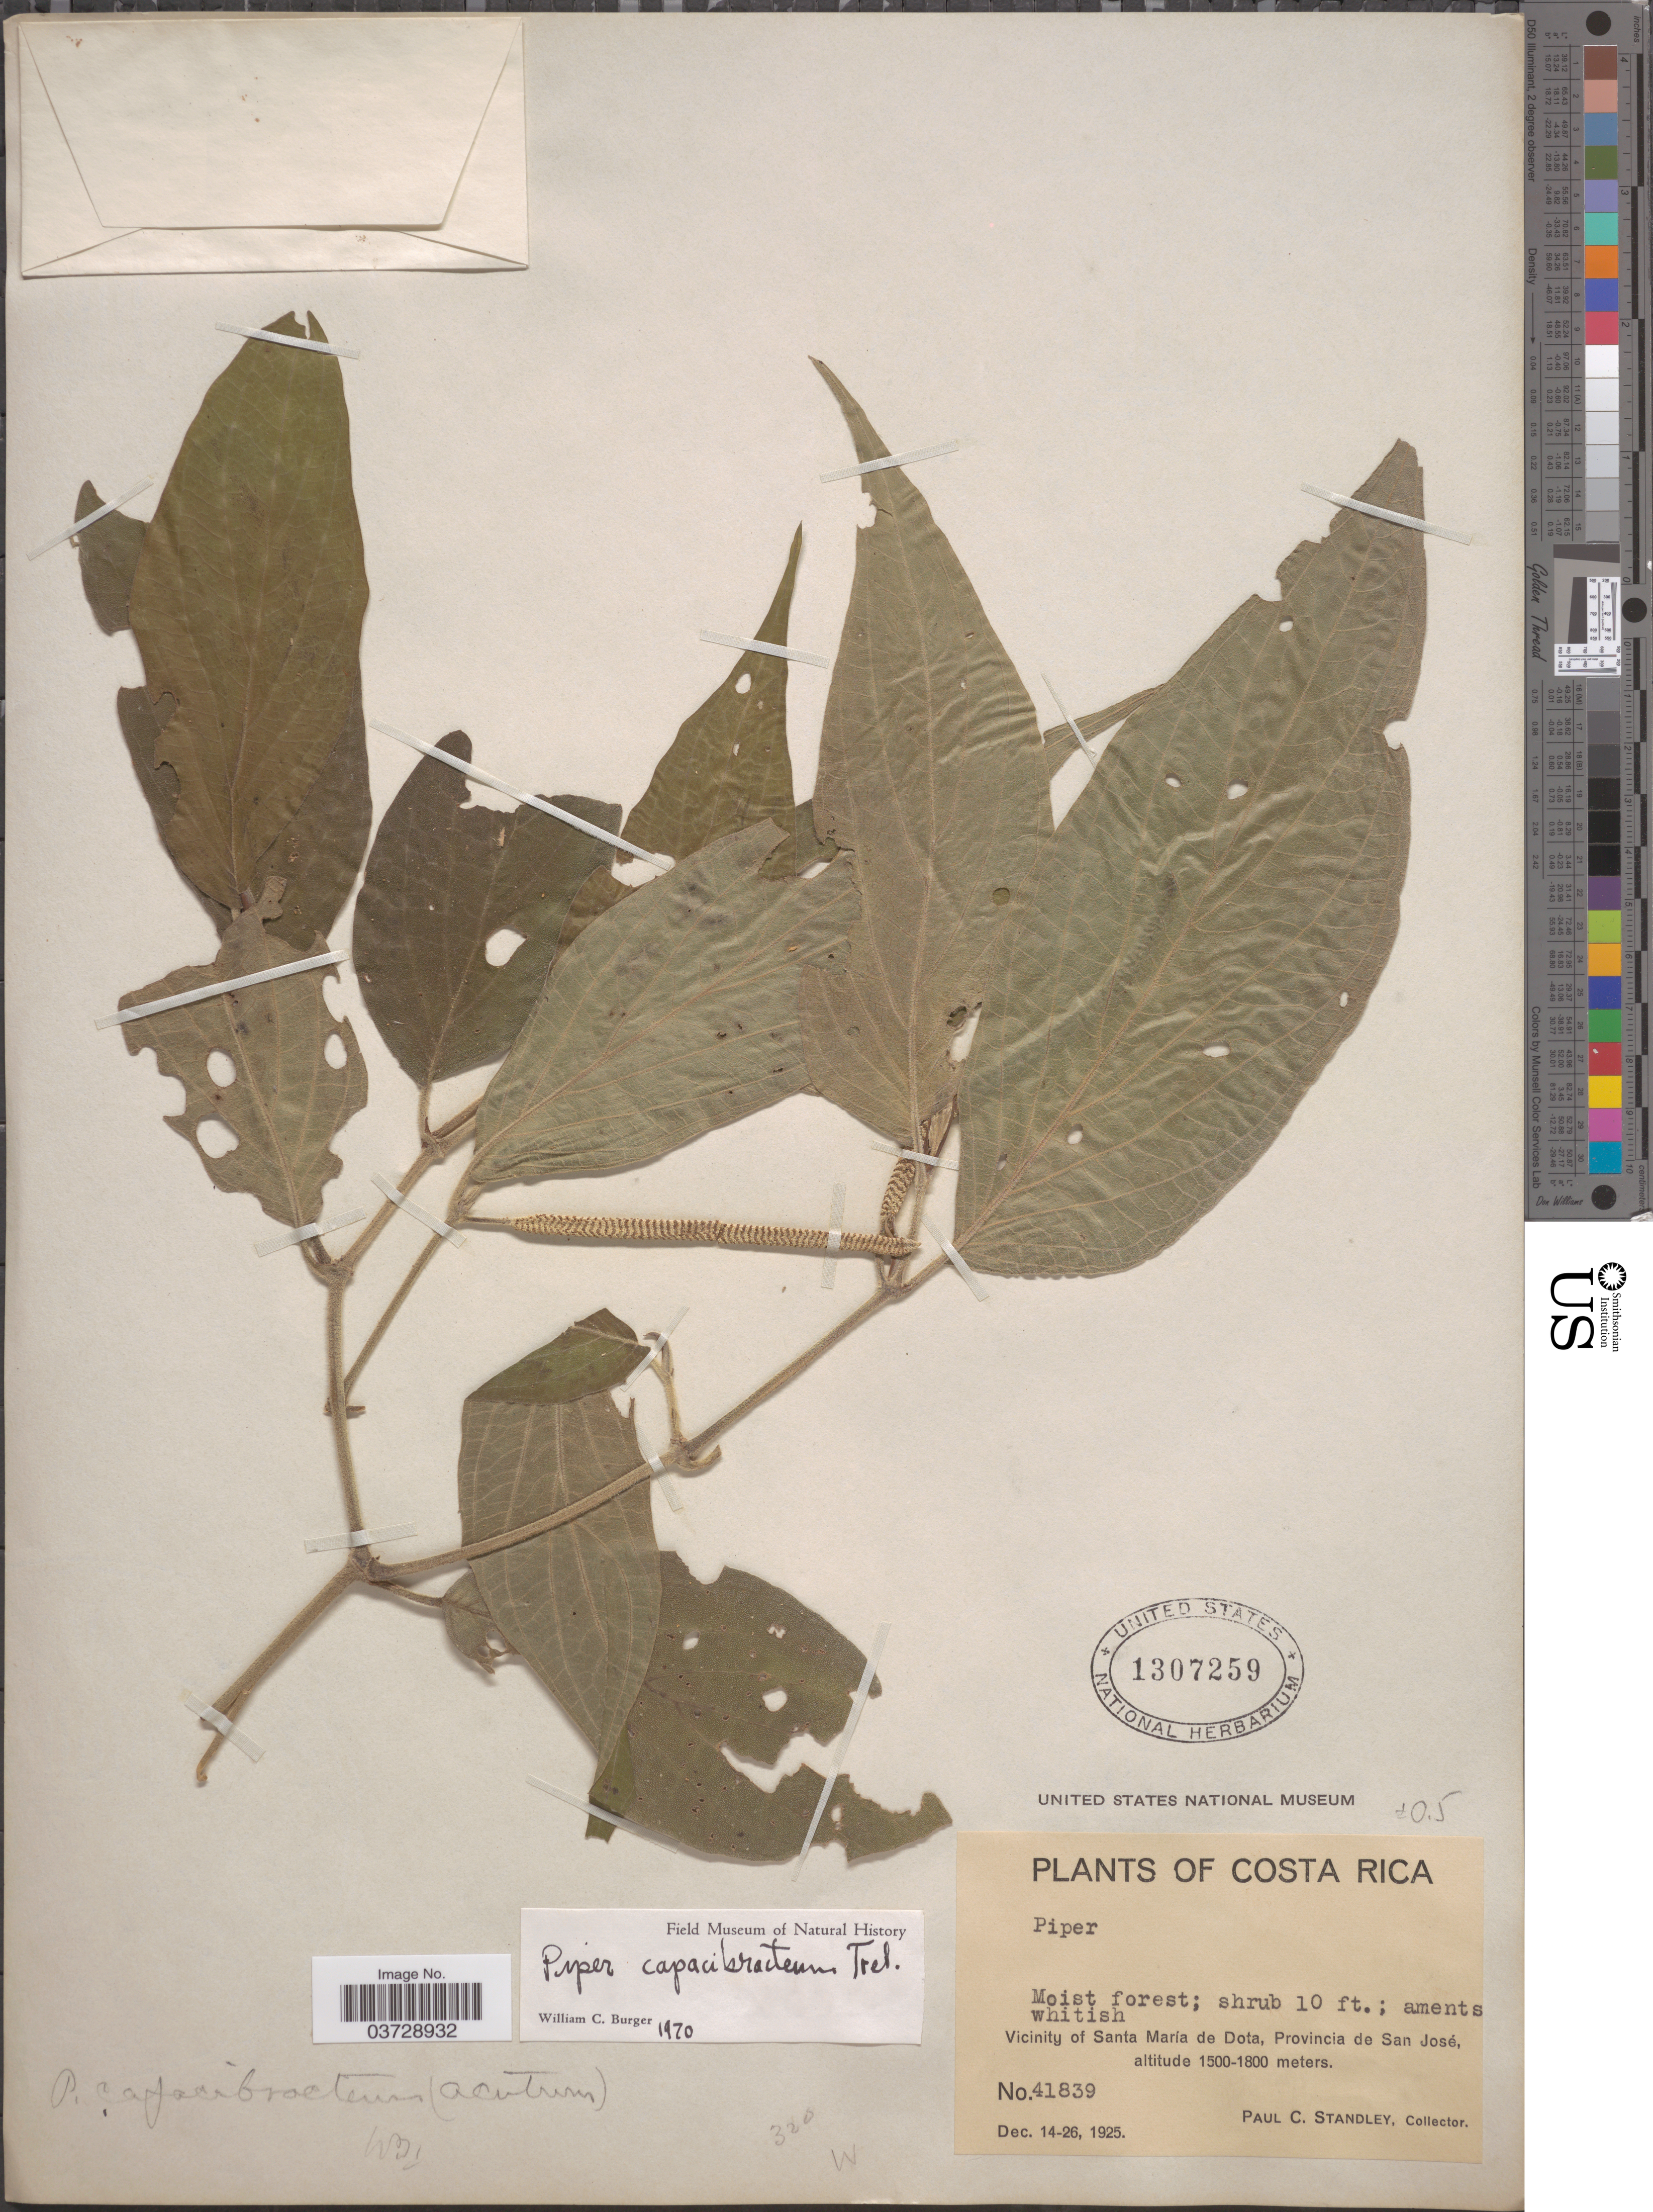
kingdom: Plantae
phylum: Tracheophyta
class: Magnoliopsida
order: Piperales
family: Piperaceae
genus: Piper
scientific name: Piper capacibracteum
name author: Trel.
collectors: P. C. Standley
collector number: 41839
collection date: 1925-12-14/1925-12-26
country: Costa Rica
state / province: San José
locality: Vicinity of Santa María de Dota.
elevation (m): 1500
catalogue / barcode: US 1307259